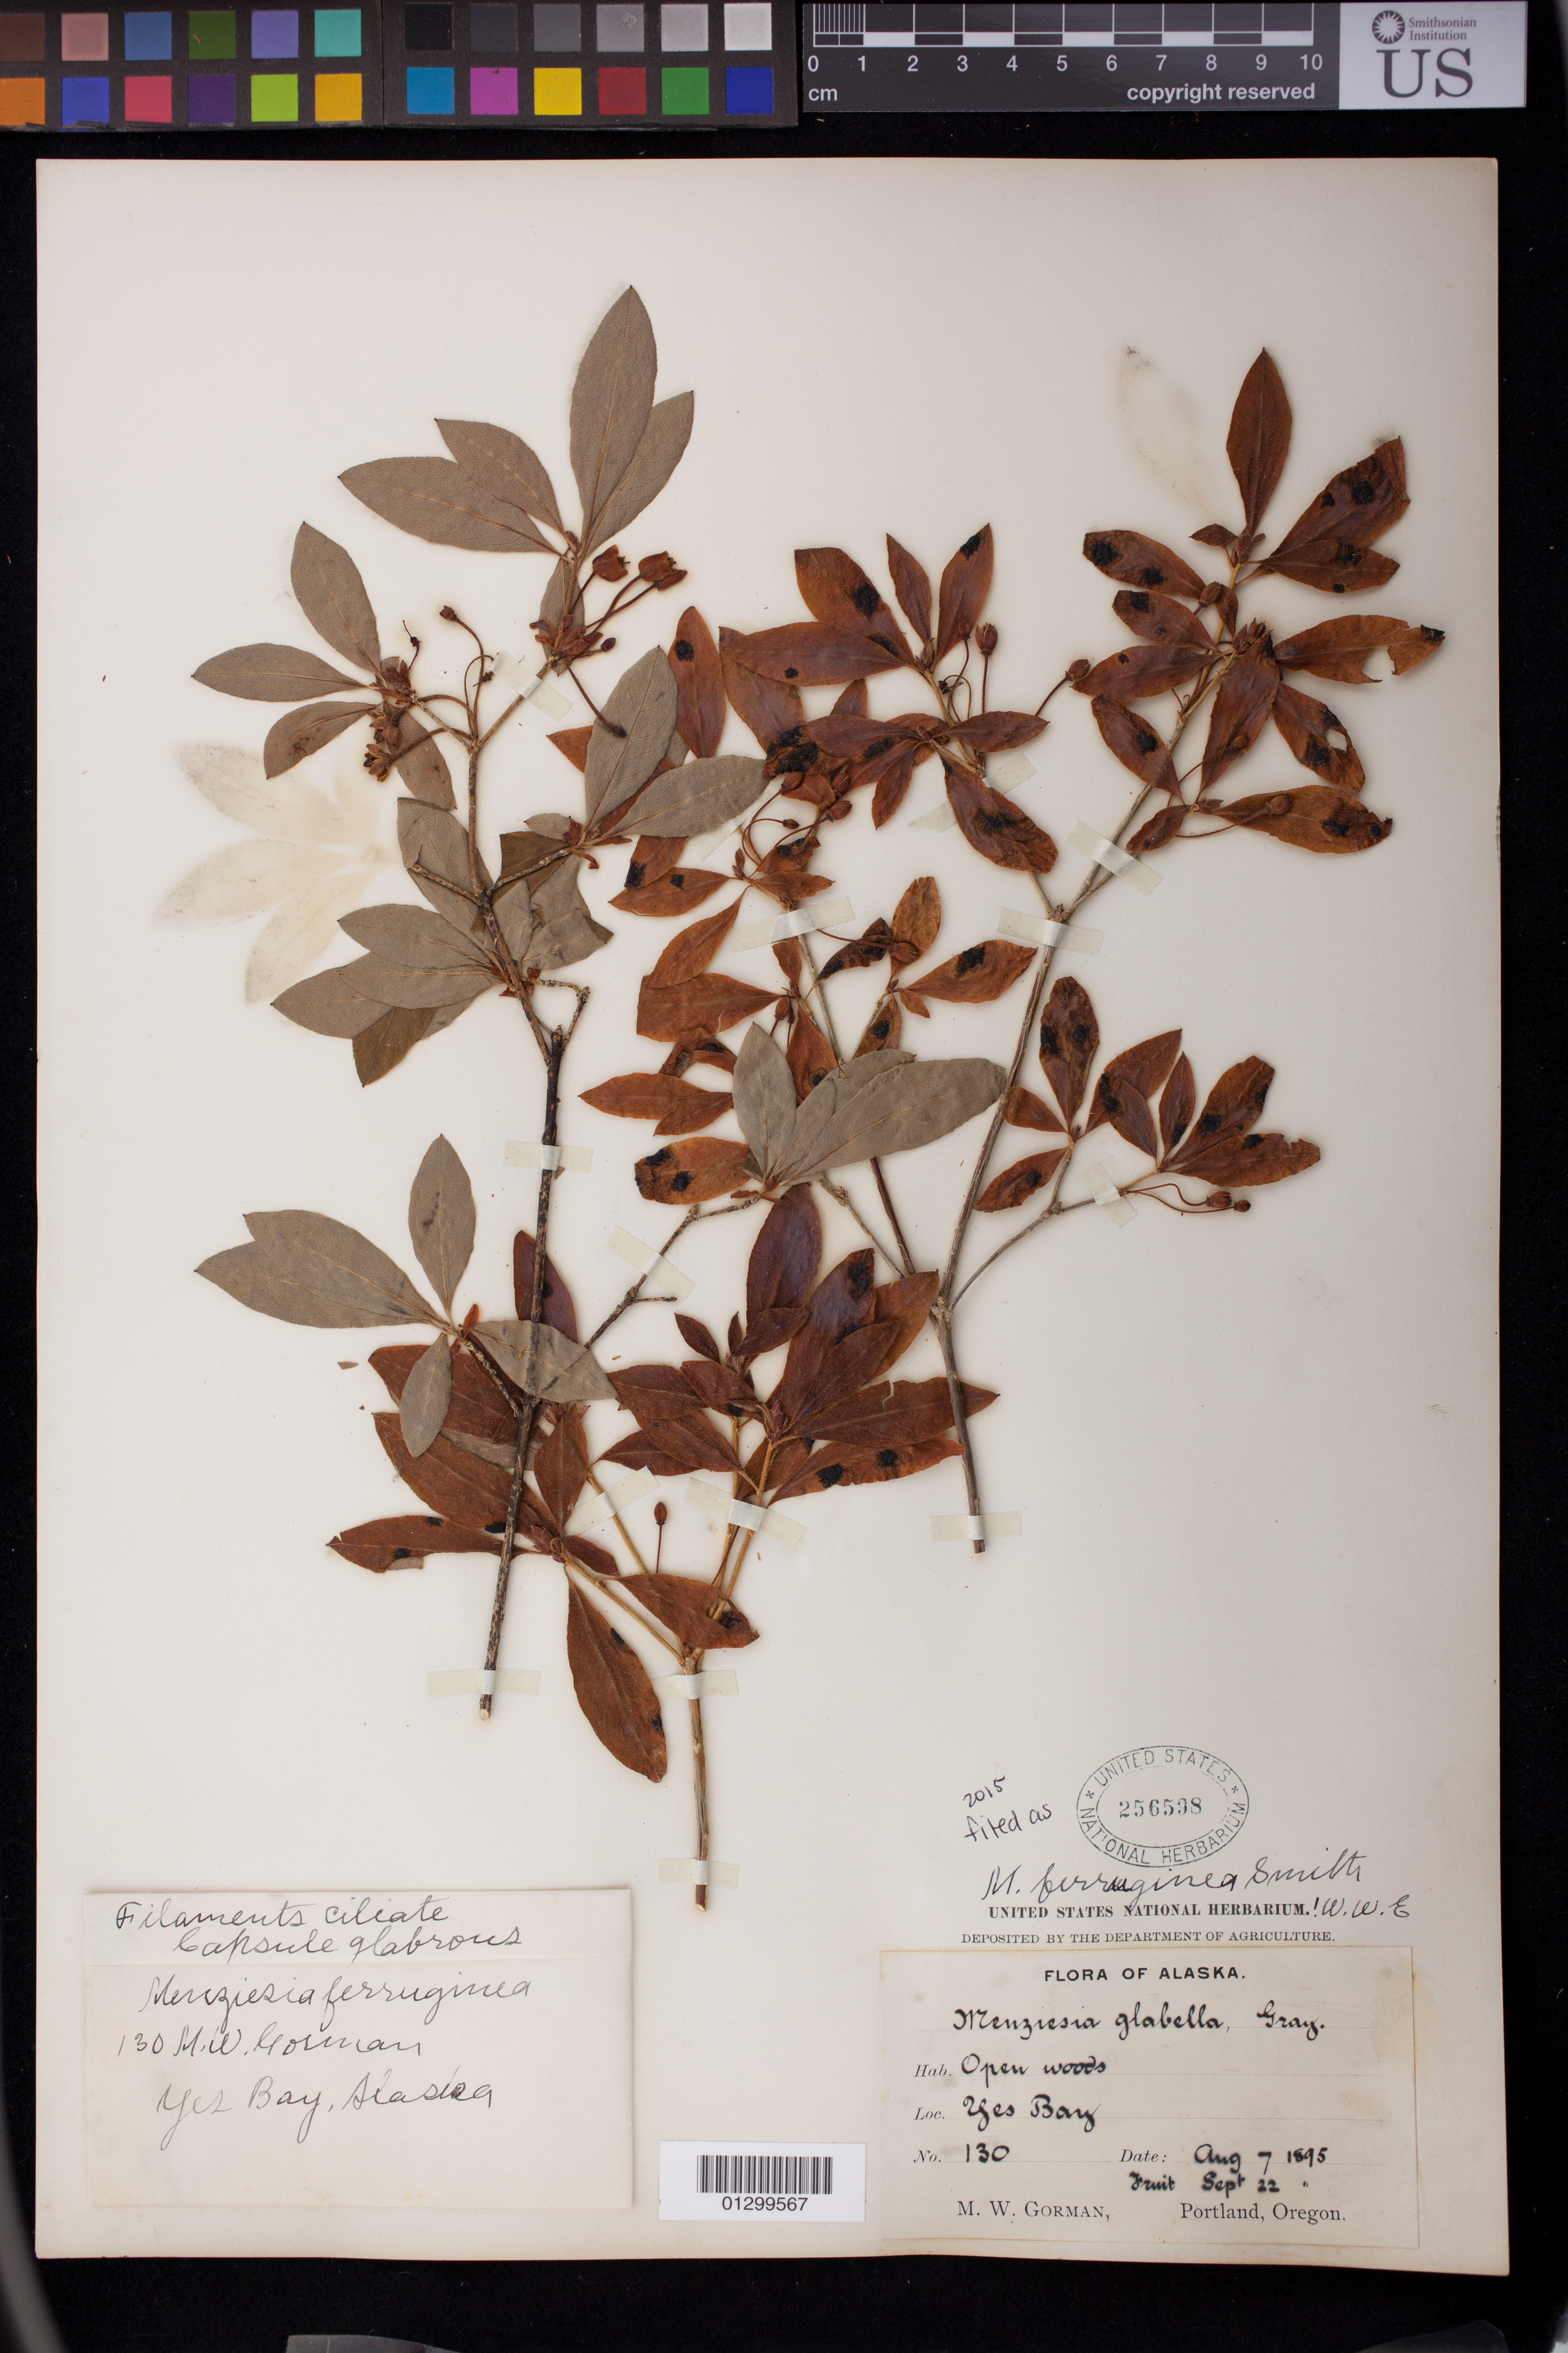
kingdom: Plantae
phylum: Tracheophyta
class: Magnoliopsida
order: Ericales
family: Ericaceae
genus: Menziesia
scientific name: Menziesia ferruginea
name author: Sm.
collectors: M. W. Gorman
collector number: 130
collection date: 1895-08-07/1895-09-22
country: United States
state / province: Alaska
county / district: Ketchikan Gateway Borough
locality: Yes Bay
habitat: Open woods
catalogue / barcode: US 256598